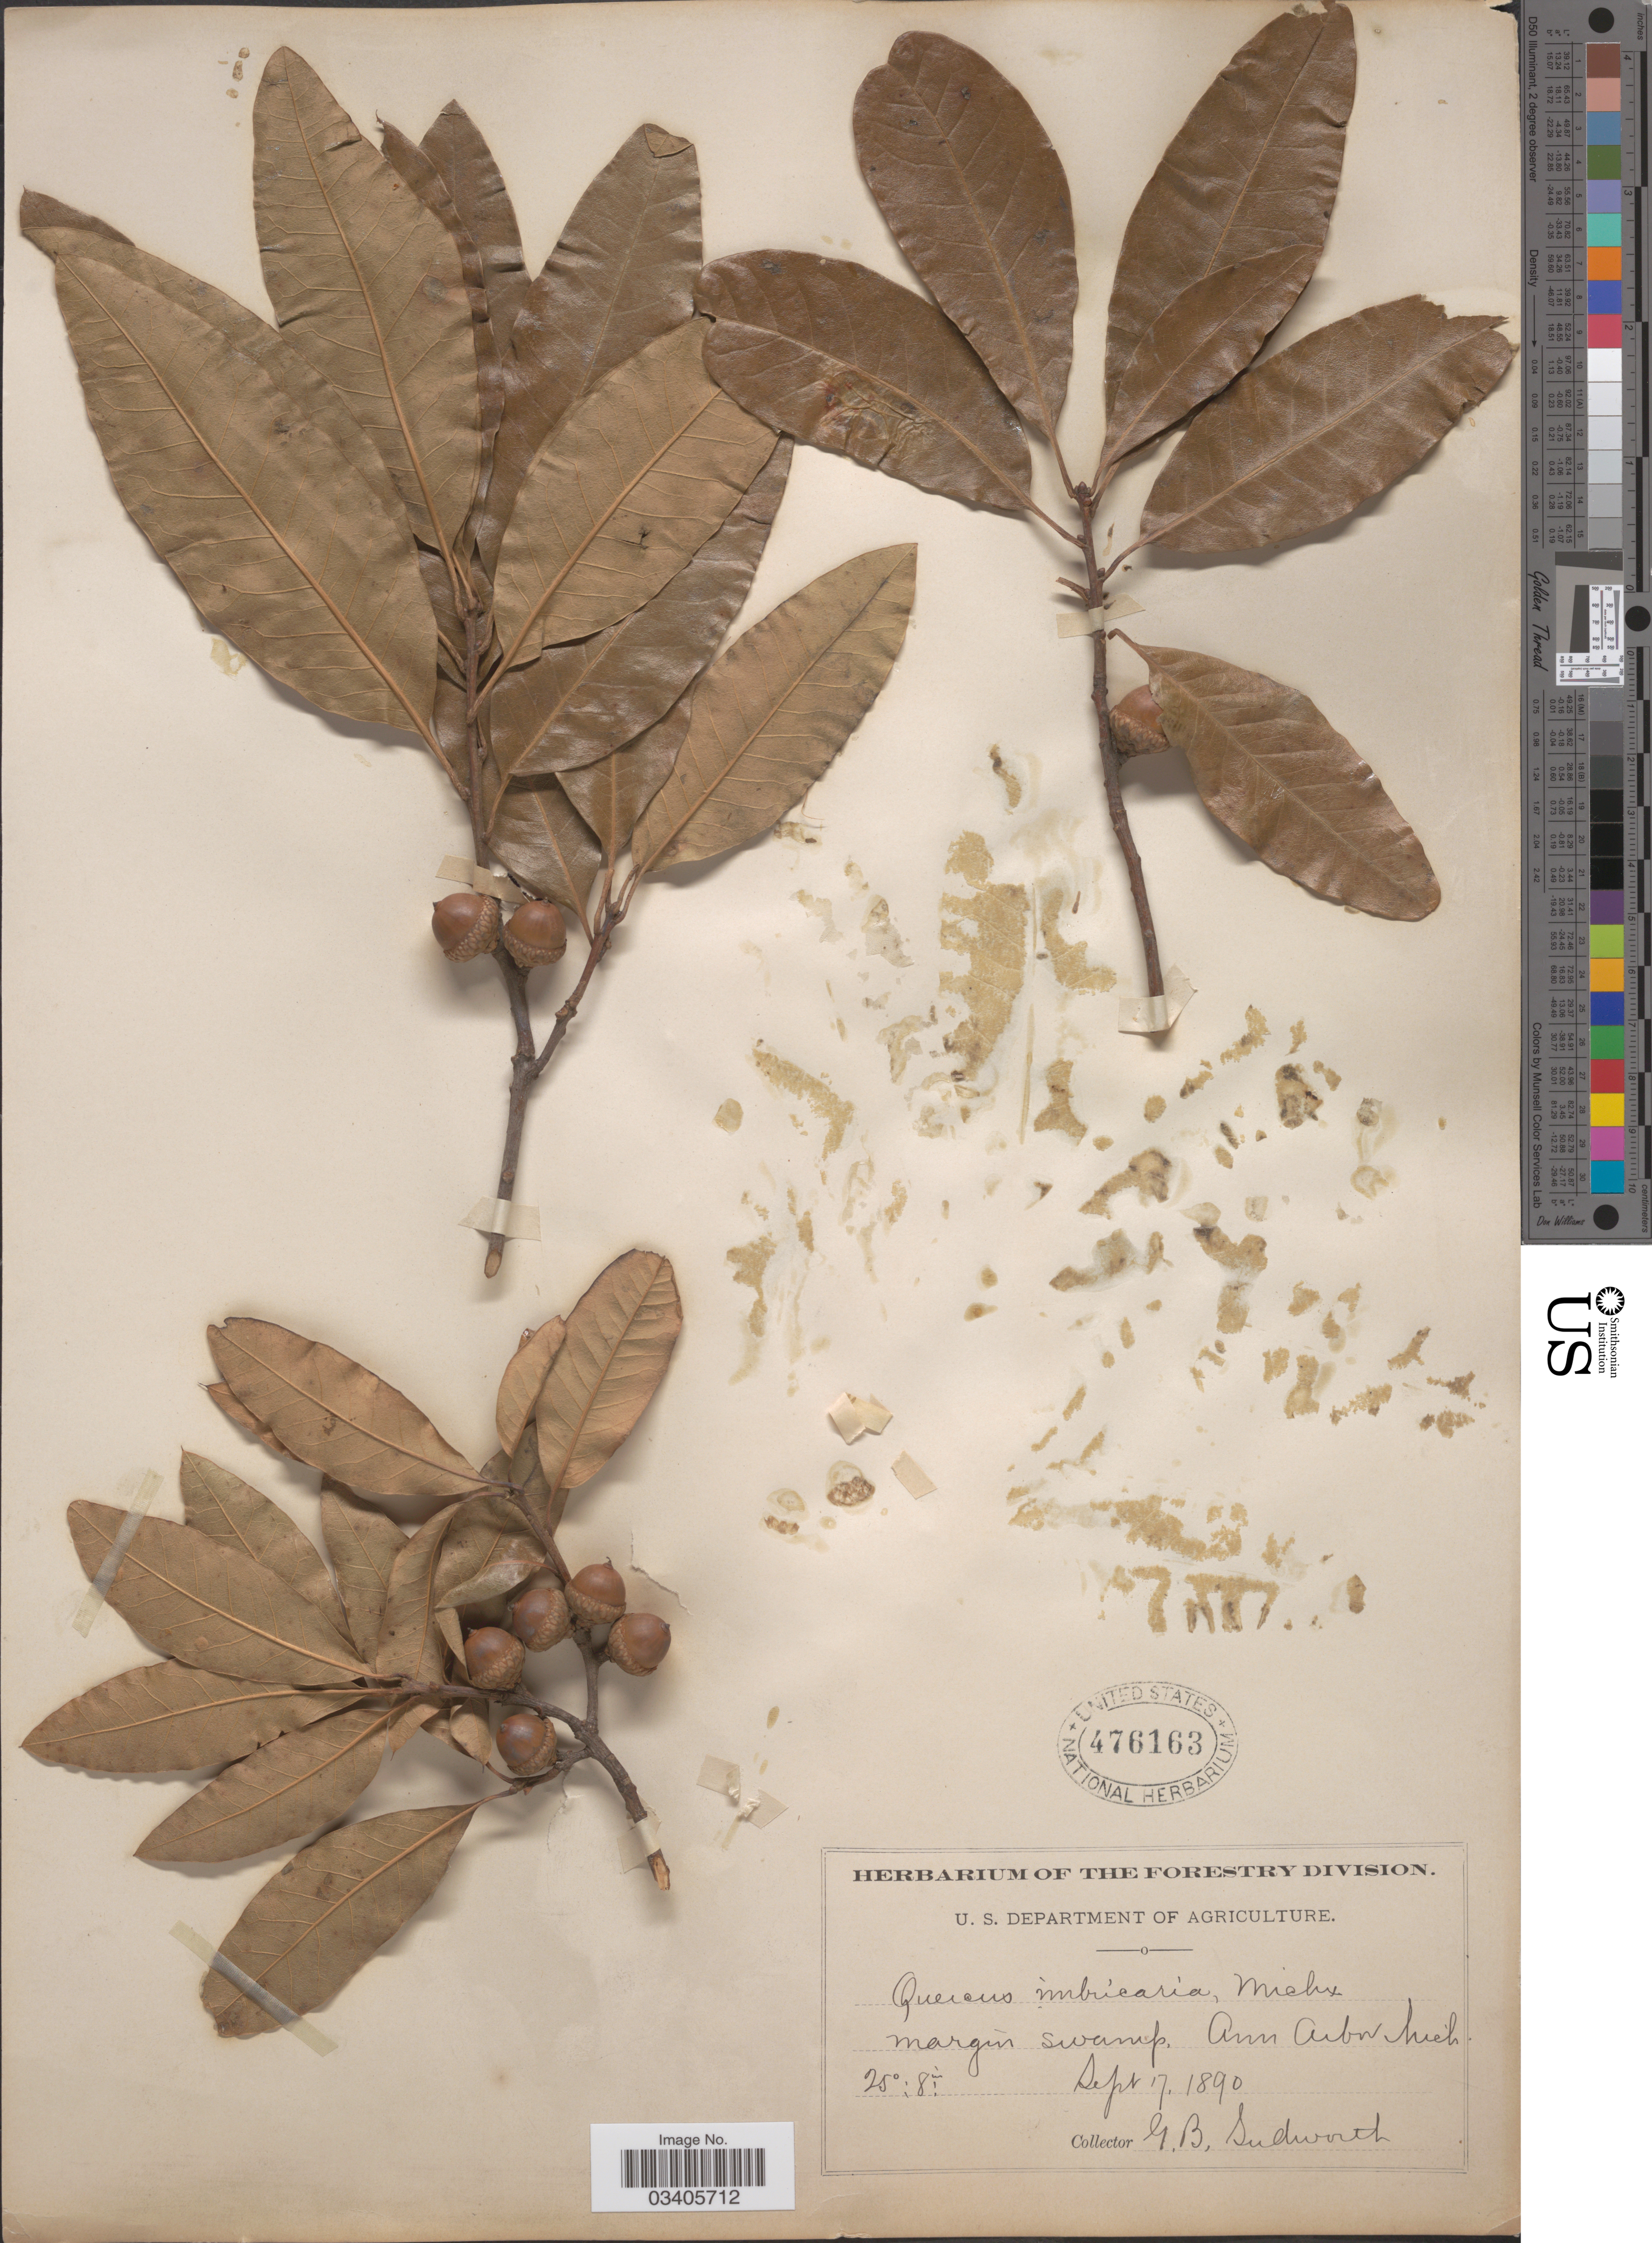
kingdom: Plantae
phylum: Tracheophyta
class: Magnoliopsida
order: Fagales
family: Fagaceae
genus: Quercus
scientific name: Quercus imbricaria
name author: Michx.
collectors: G. B. Sudworth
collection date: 1890-09-17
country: United States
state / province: Michigan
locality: Ann Arbor.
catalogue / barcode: US 476163